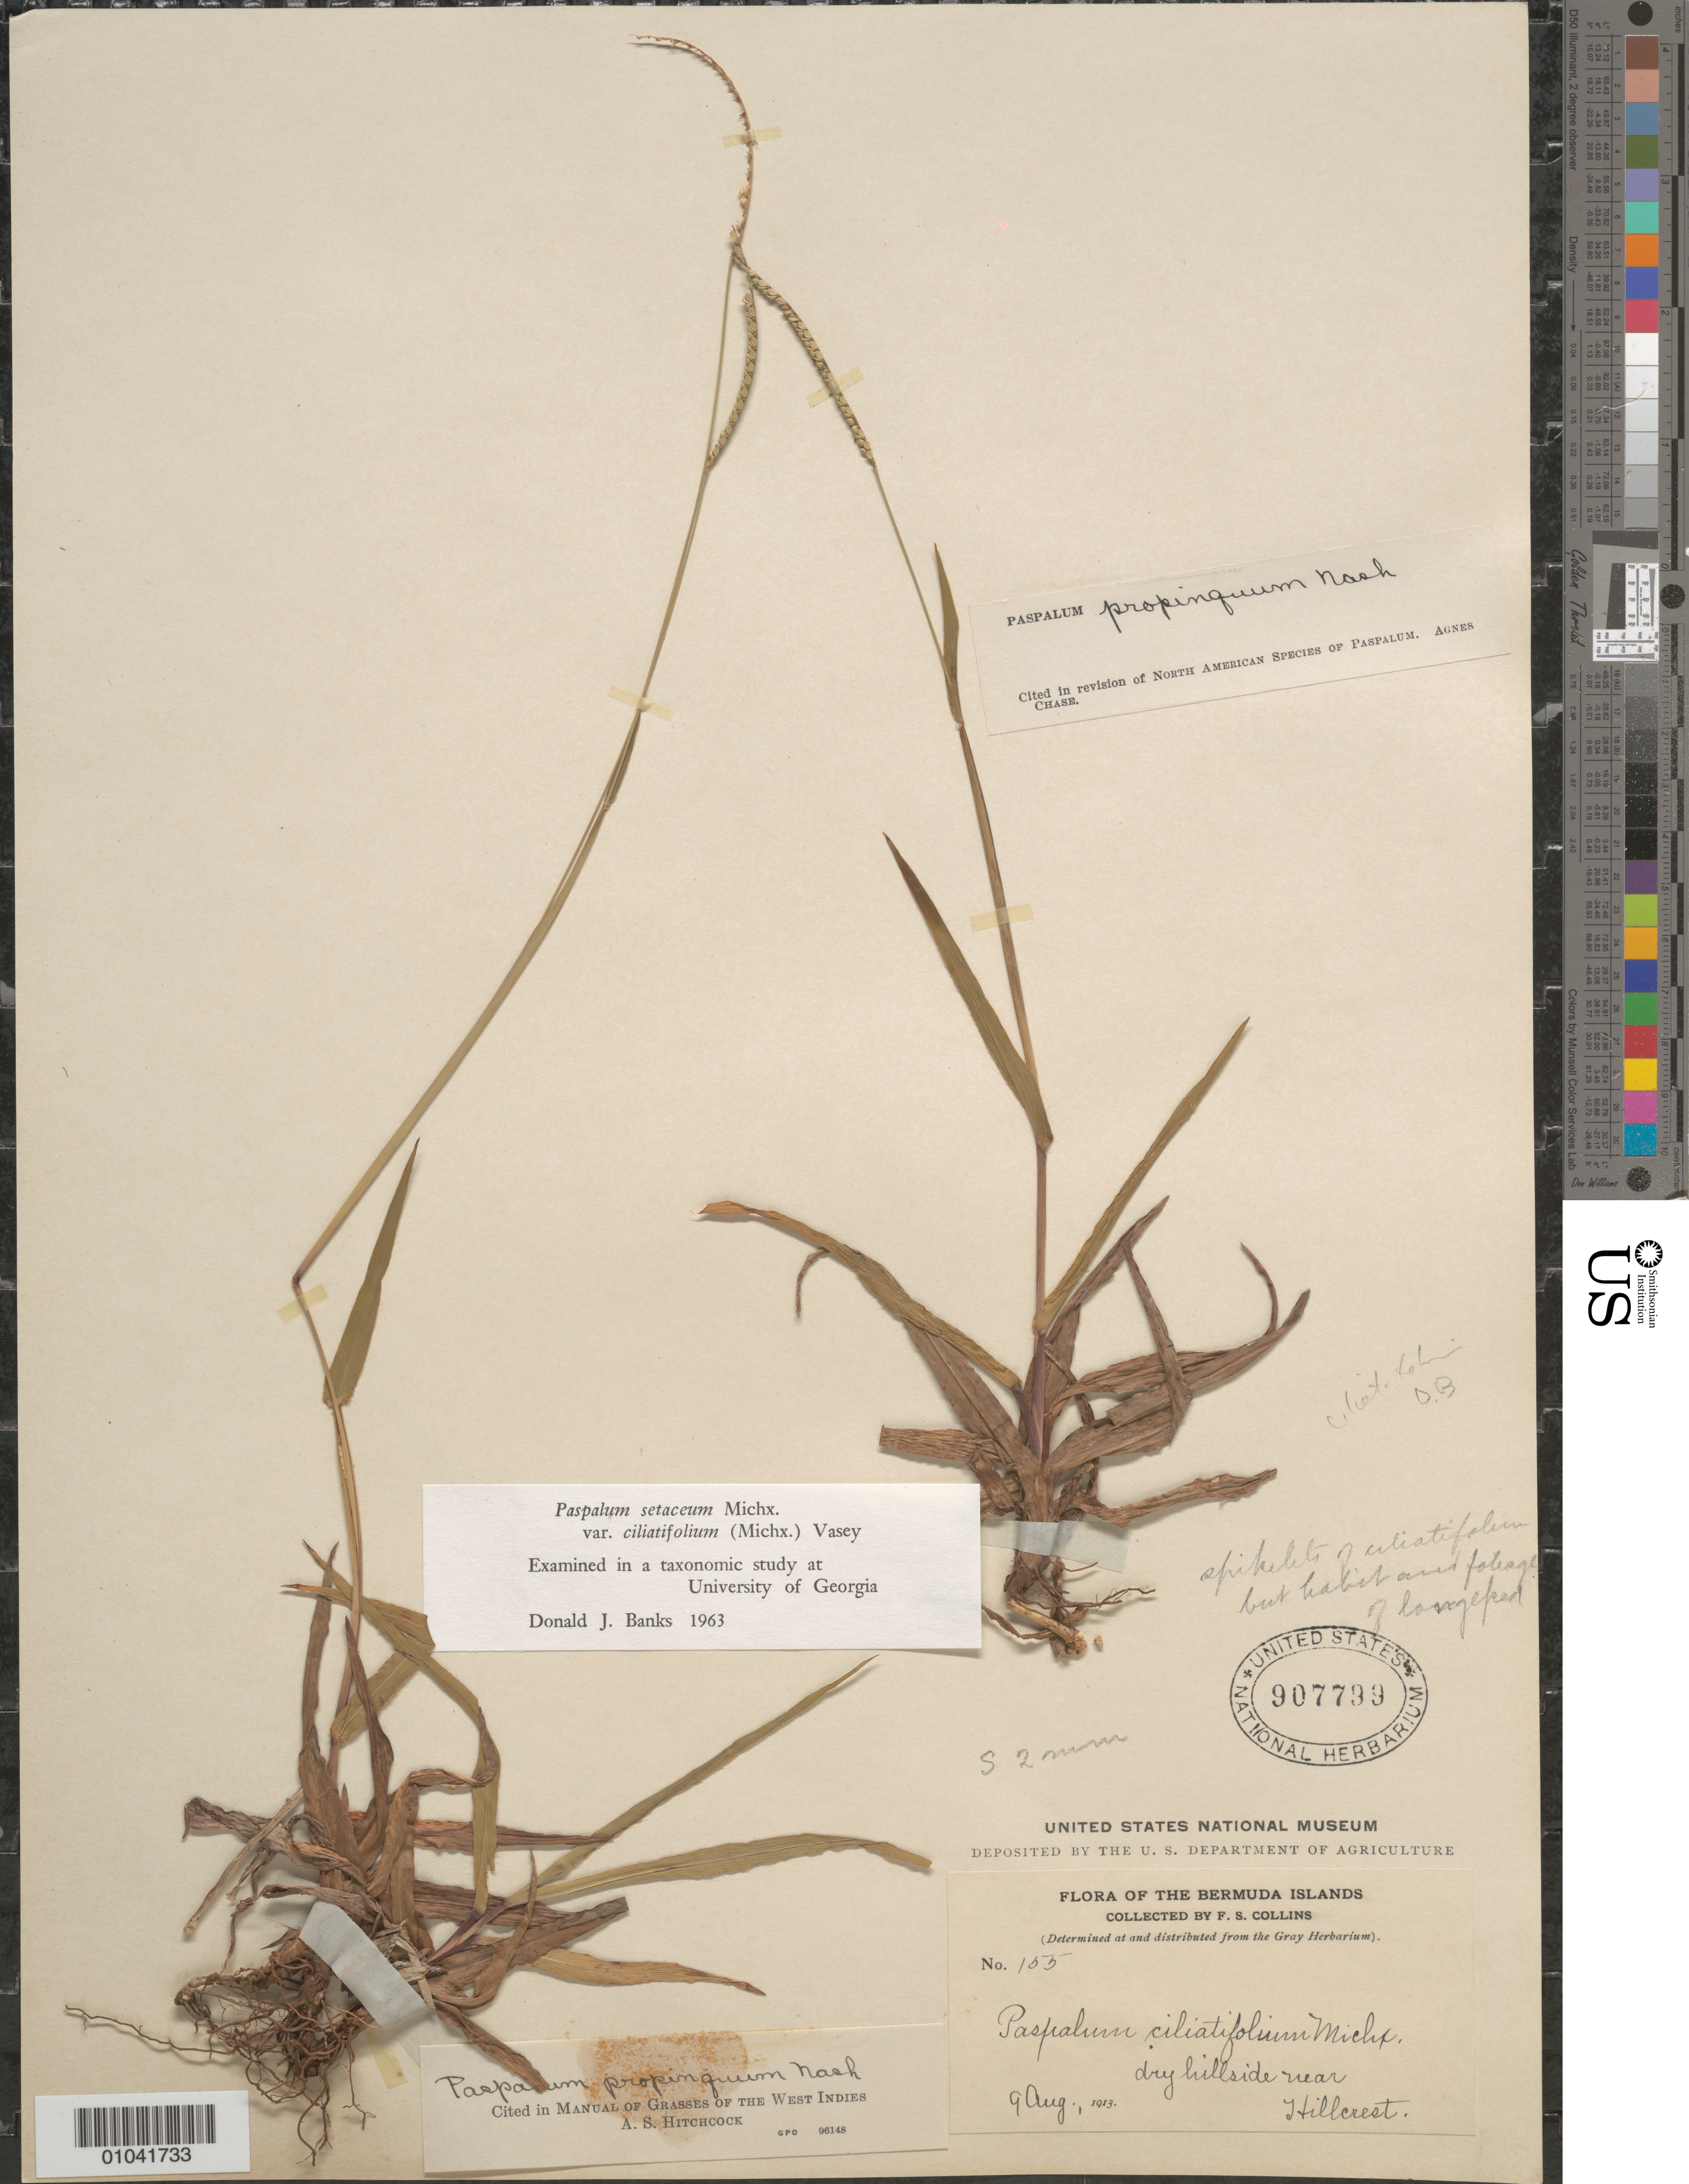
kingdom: Plantae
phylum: Tracheophyta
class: Liliopsida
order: Poales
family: Poaceae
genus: Paspalum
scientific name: Paspalum setaceum var. ciliatifolium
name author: (Michx.) Vasey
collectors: F. Collins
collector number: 155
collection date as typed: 09 Aug 1913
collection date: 1913-08-09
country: Bermuda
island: Bermuda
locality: Near Hillcrest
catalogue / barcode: US 907799